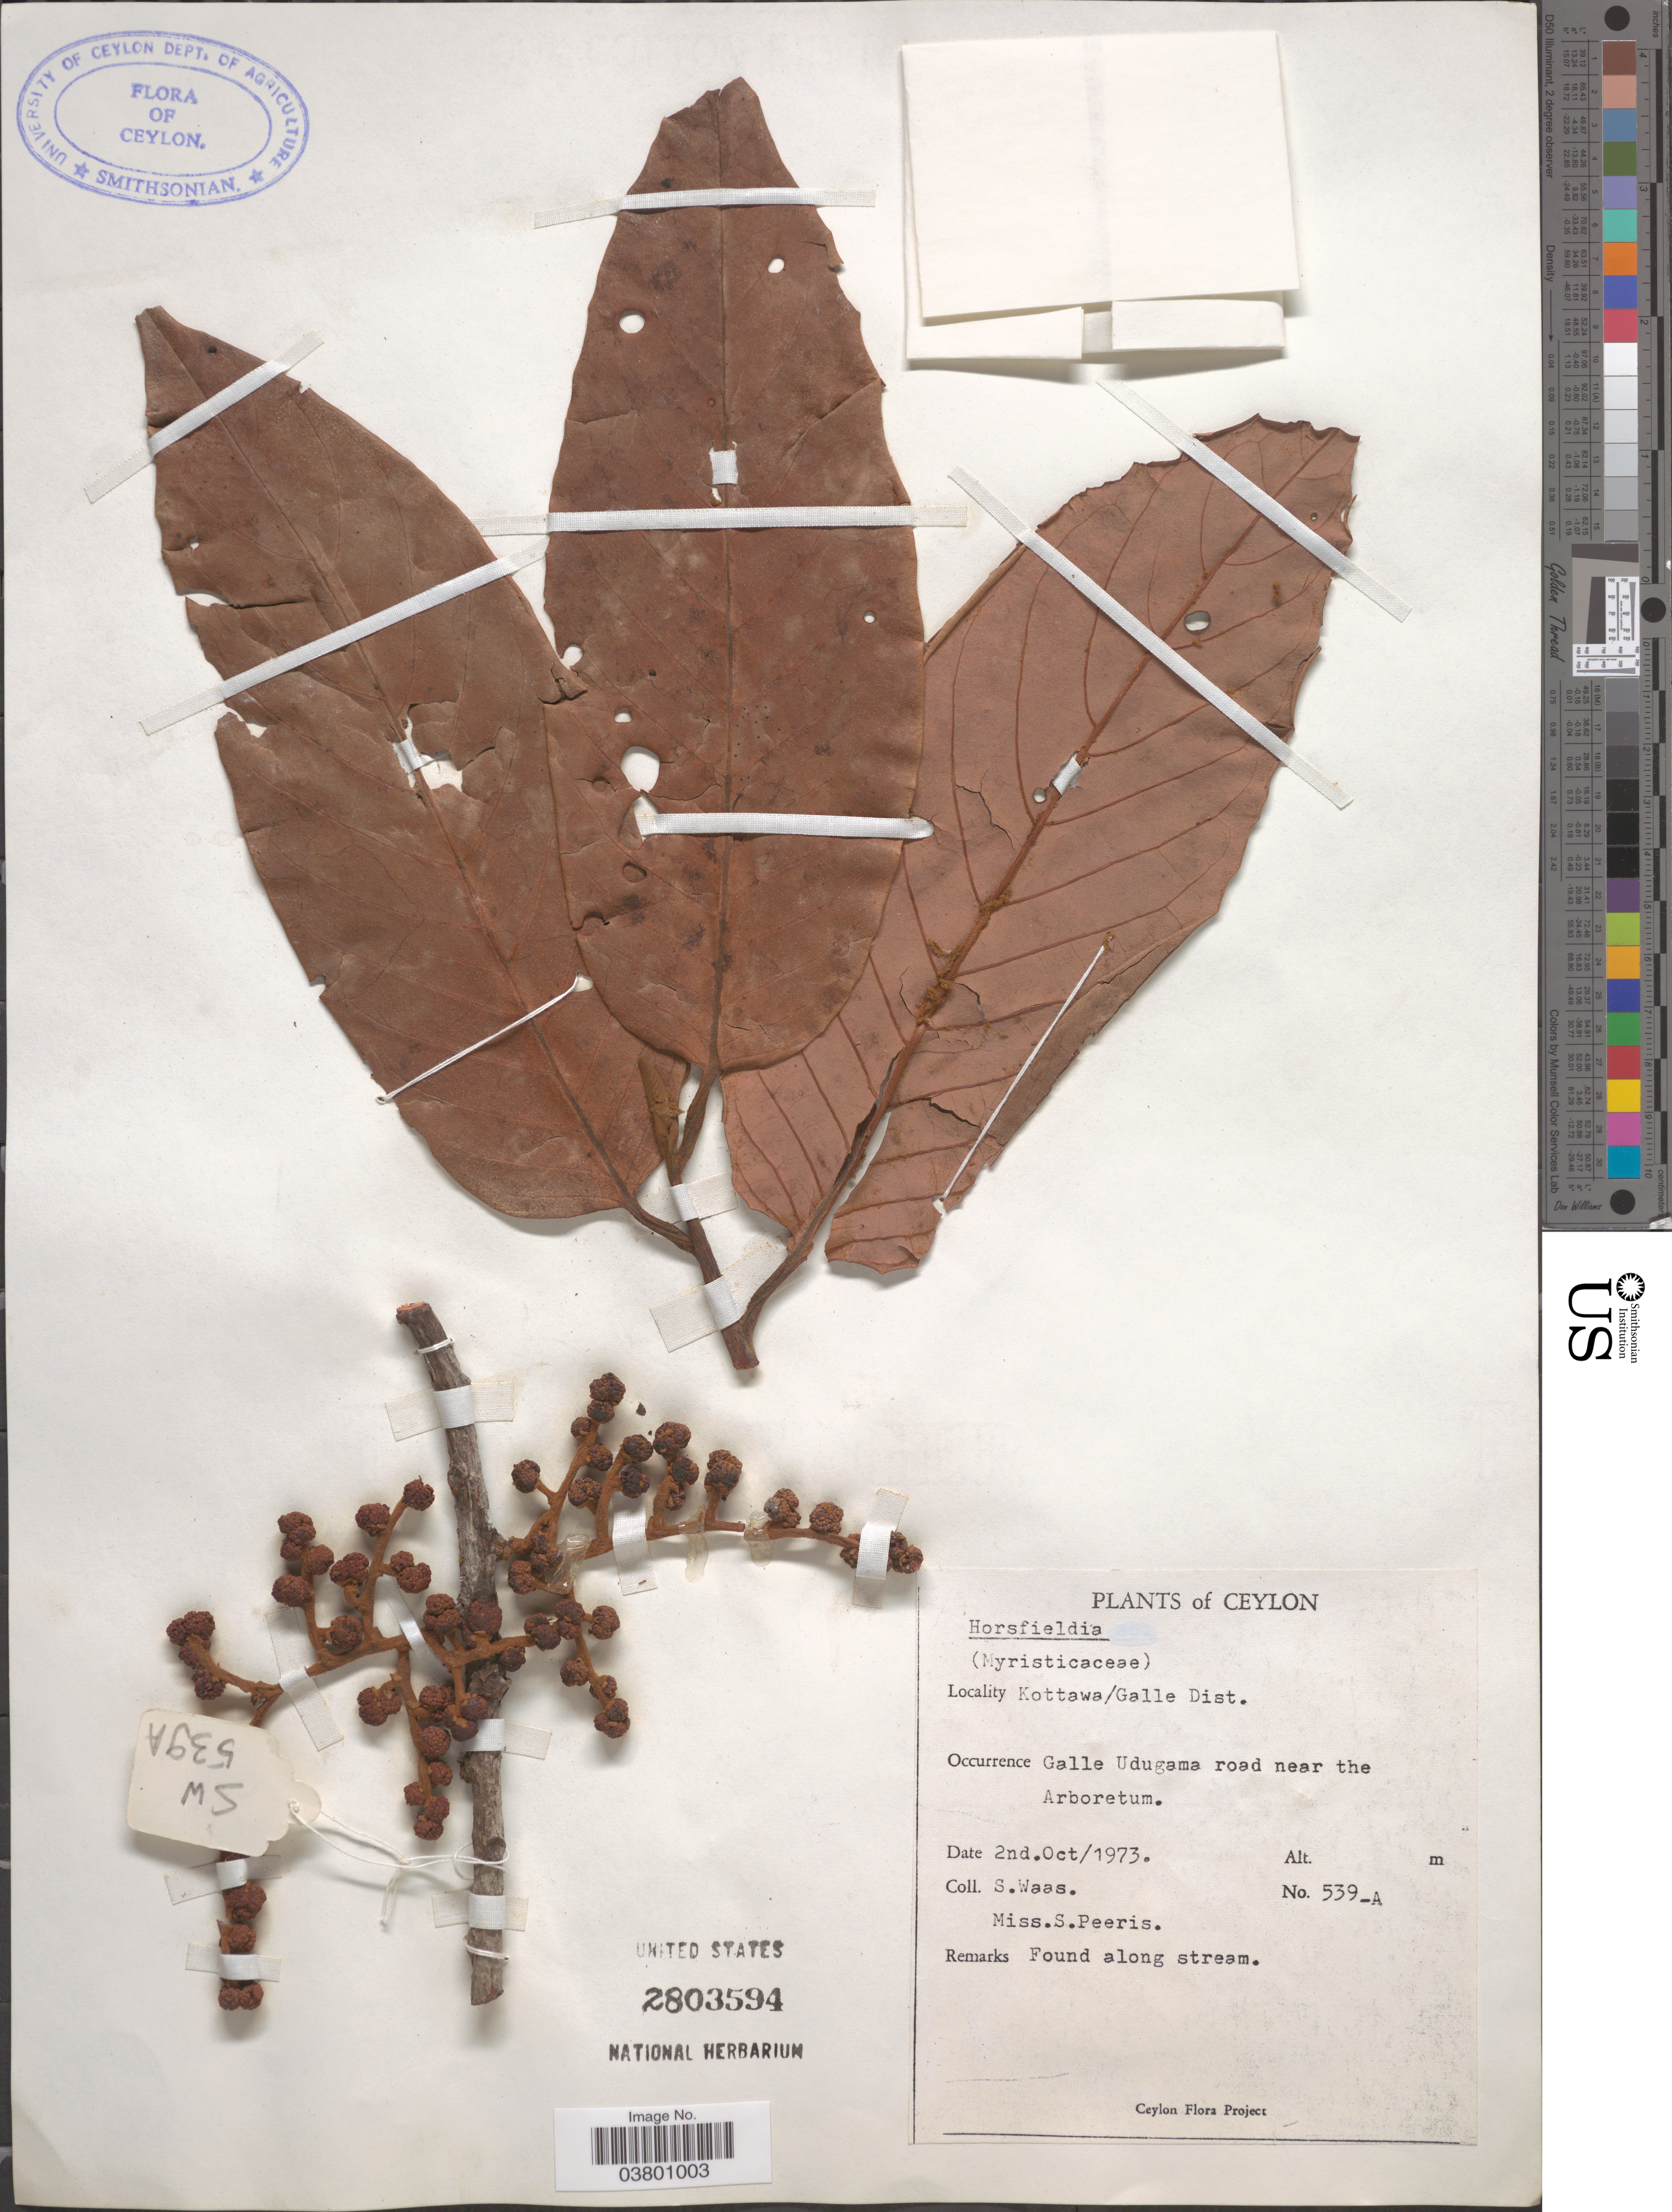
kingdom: Plantae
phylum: Tracheophyta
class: Magnoliopsida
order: Magnoliales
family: Myristicaceae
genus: Horsfieldia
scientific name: Horsfieldia sp.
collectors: S. Waas & S. Peeris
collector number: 539-A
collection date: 1973-10-02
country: Sri Lanka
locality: Ceylon. Kottawa/Galle Dist. Galle Udugama road near the Arboretum.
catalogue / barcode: US 2803594